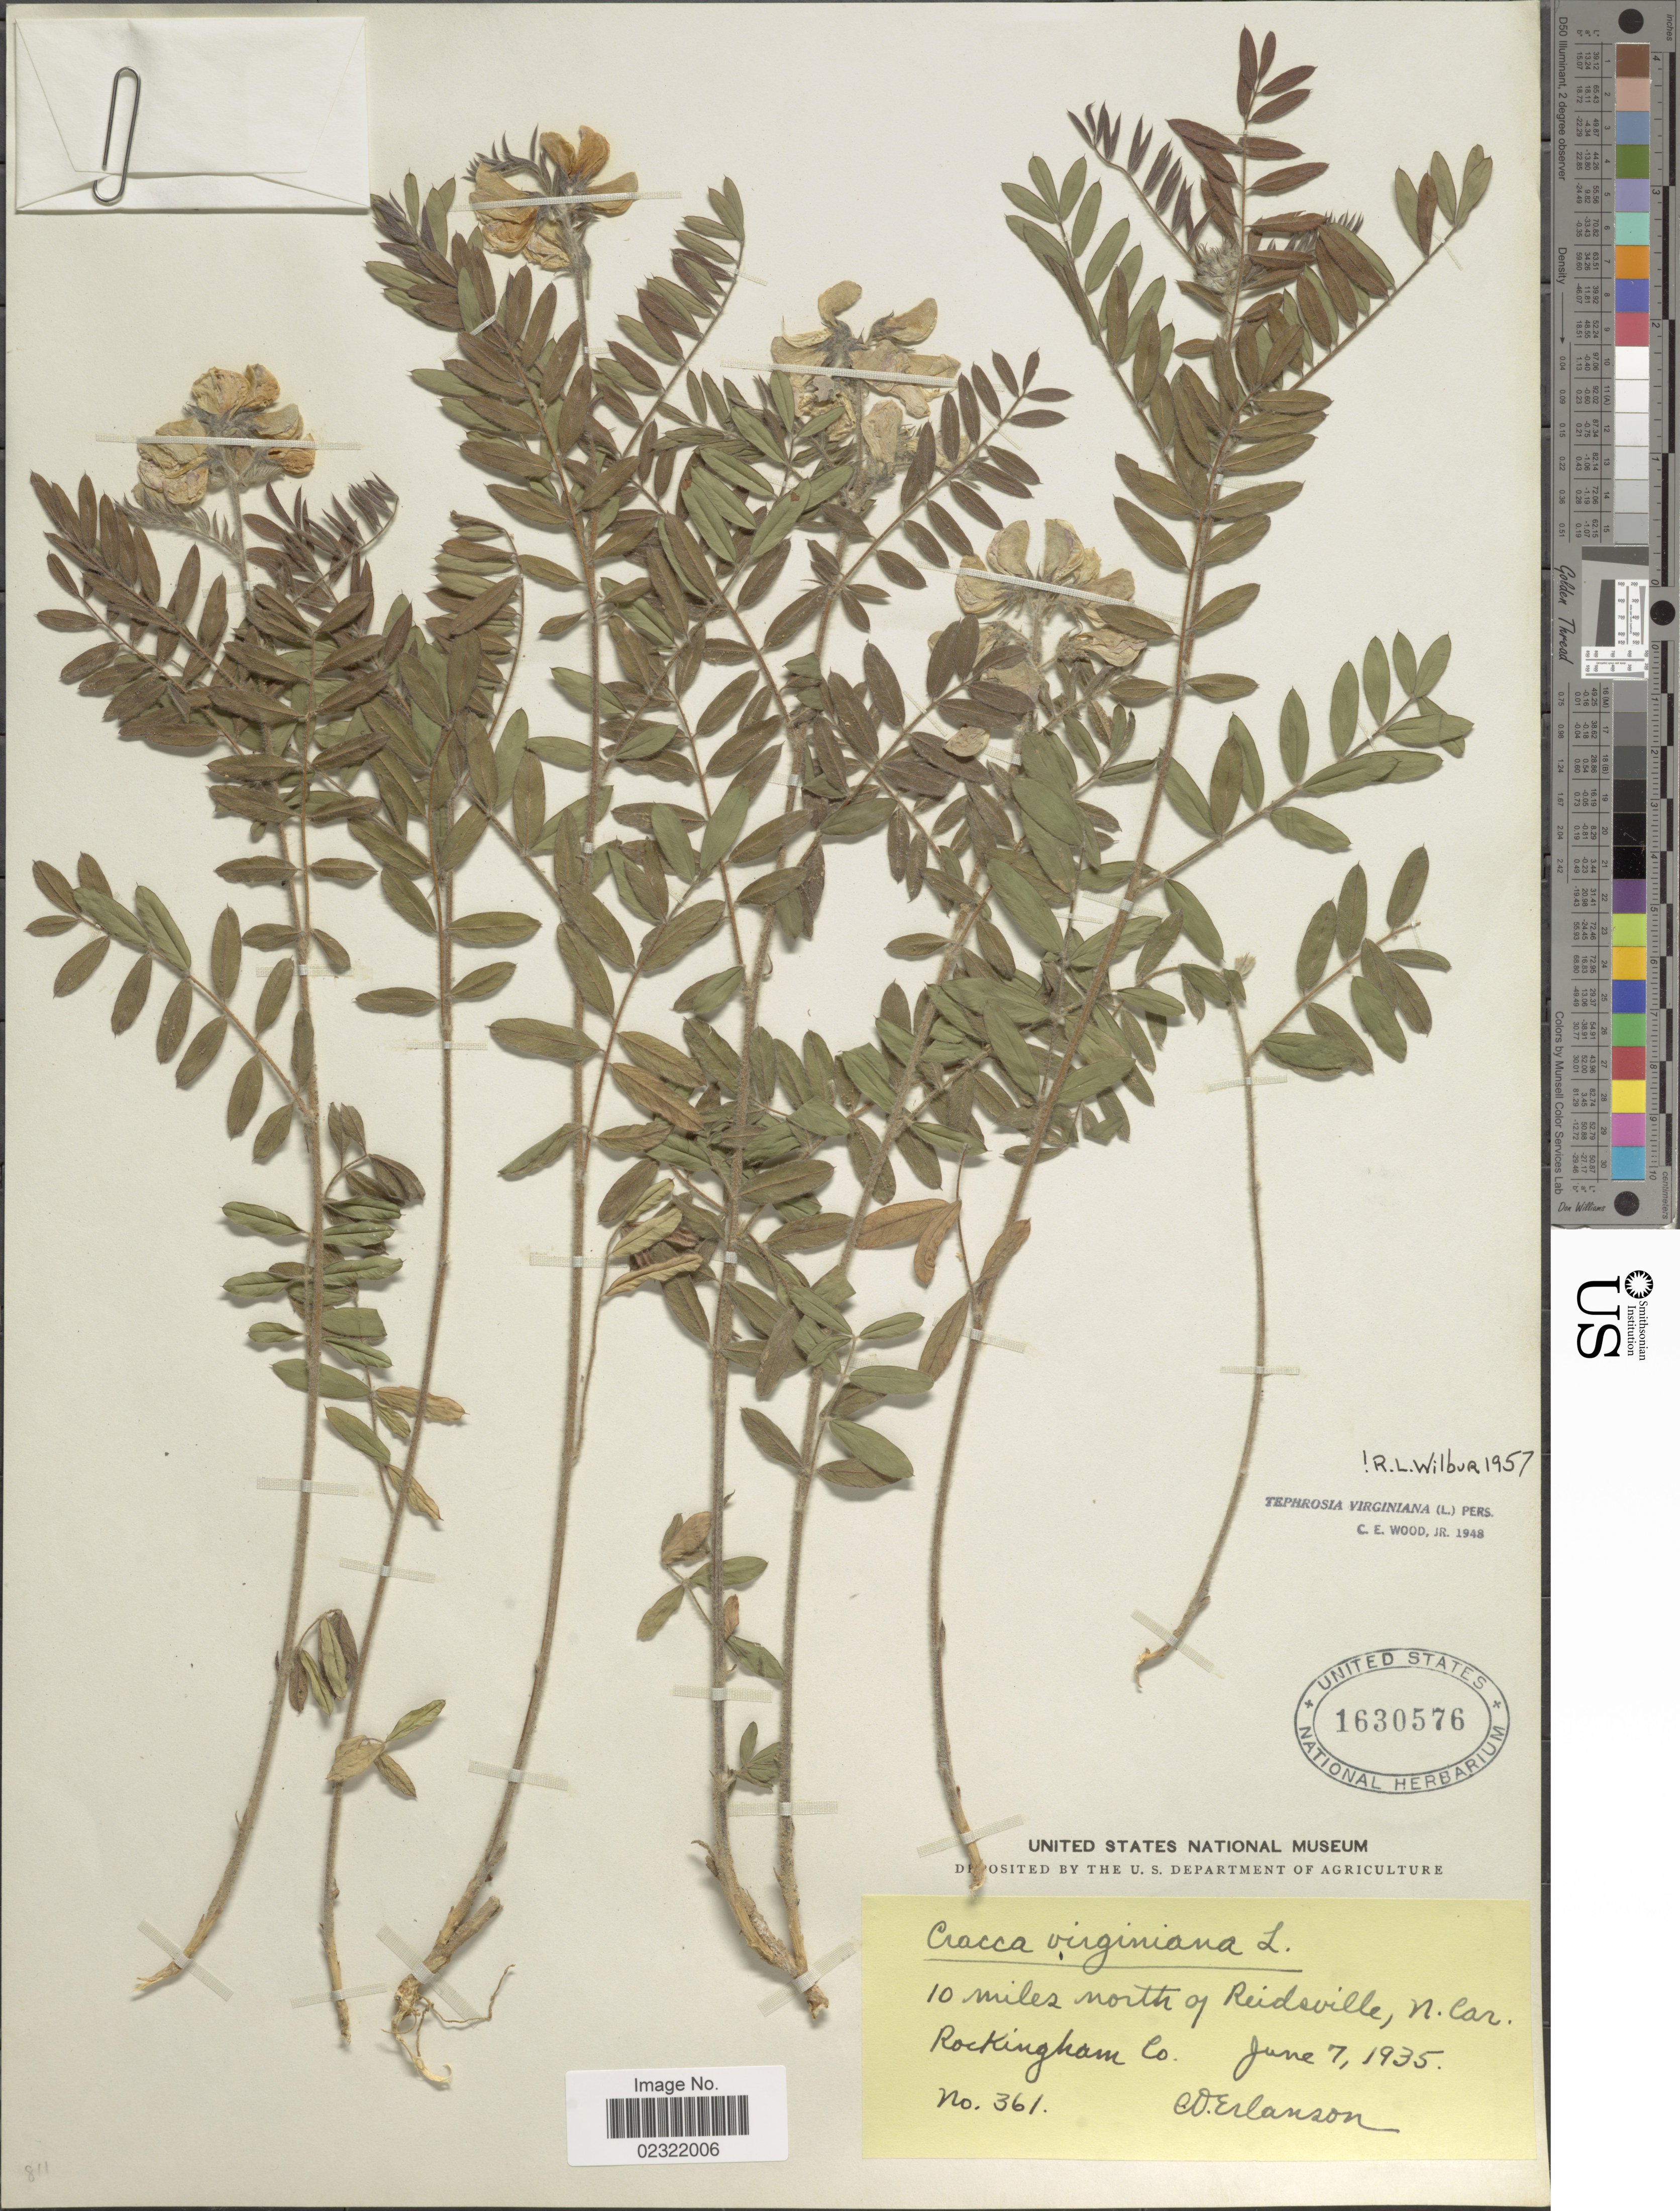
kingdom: Plantae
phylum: Tracheophyta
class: Magnoliopsida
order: Fabales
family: Fabaceae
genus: Tephrosia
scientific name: Tephrosia virginiana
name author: (L.) Pers.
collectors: C. O. Erlanson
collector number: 361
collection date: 1935-06-07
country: United States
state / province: North Carolina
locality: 10 miles north of Reidsville, Rockingham Co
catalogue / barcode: US 1630576